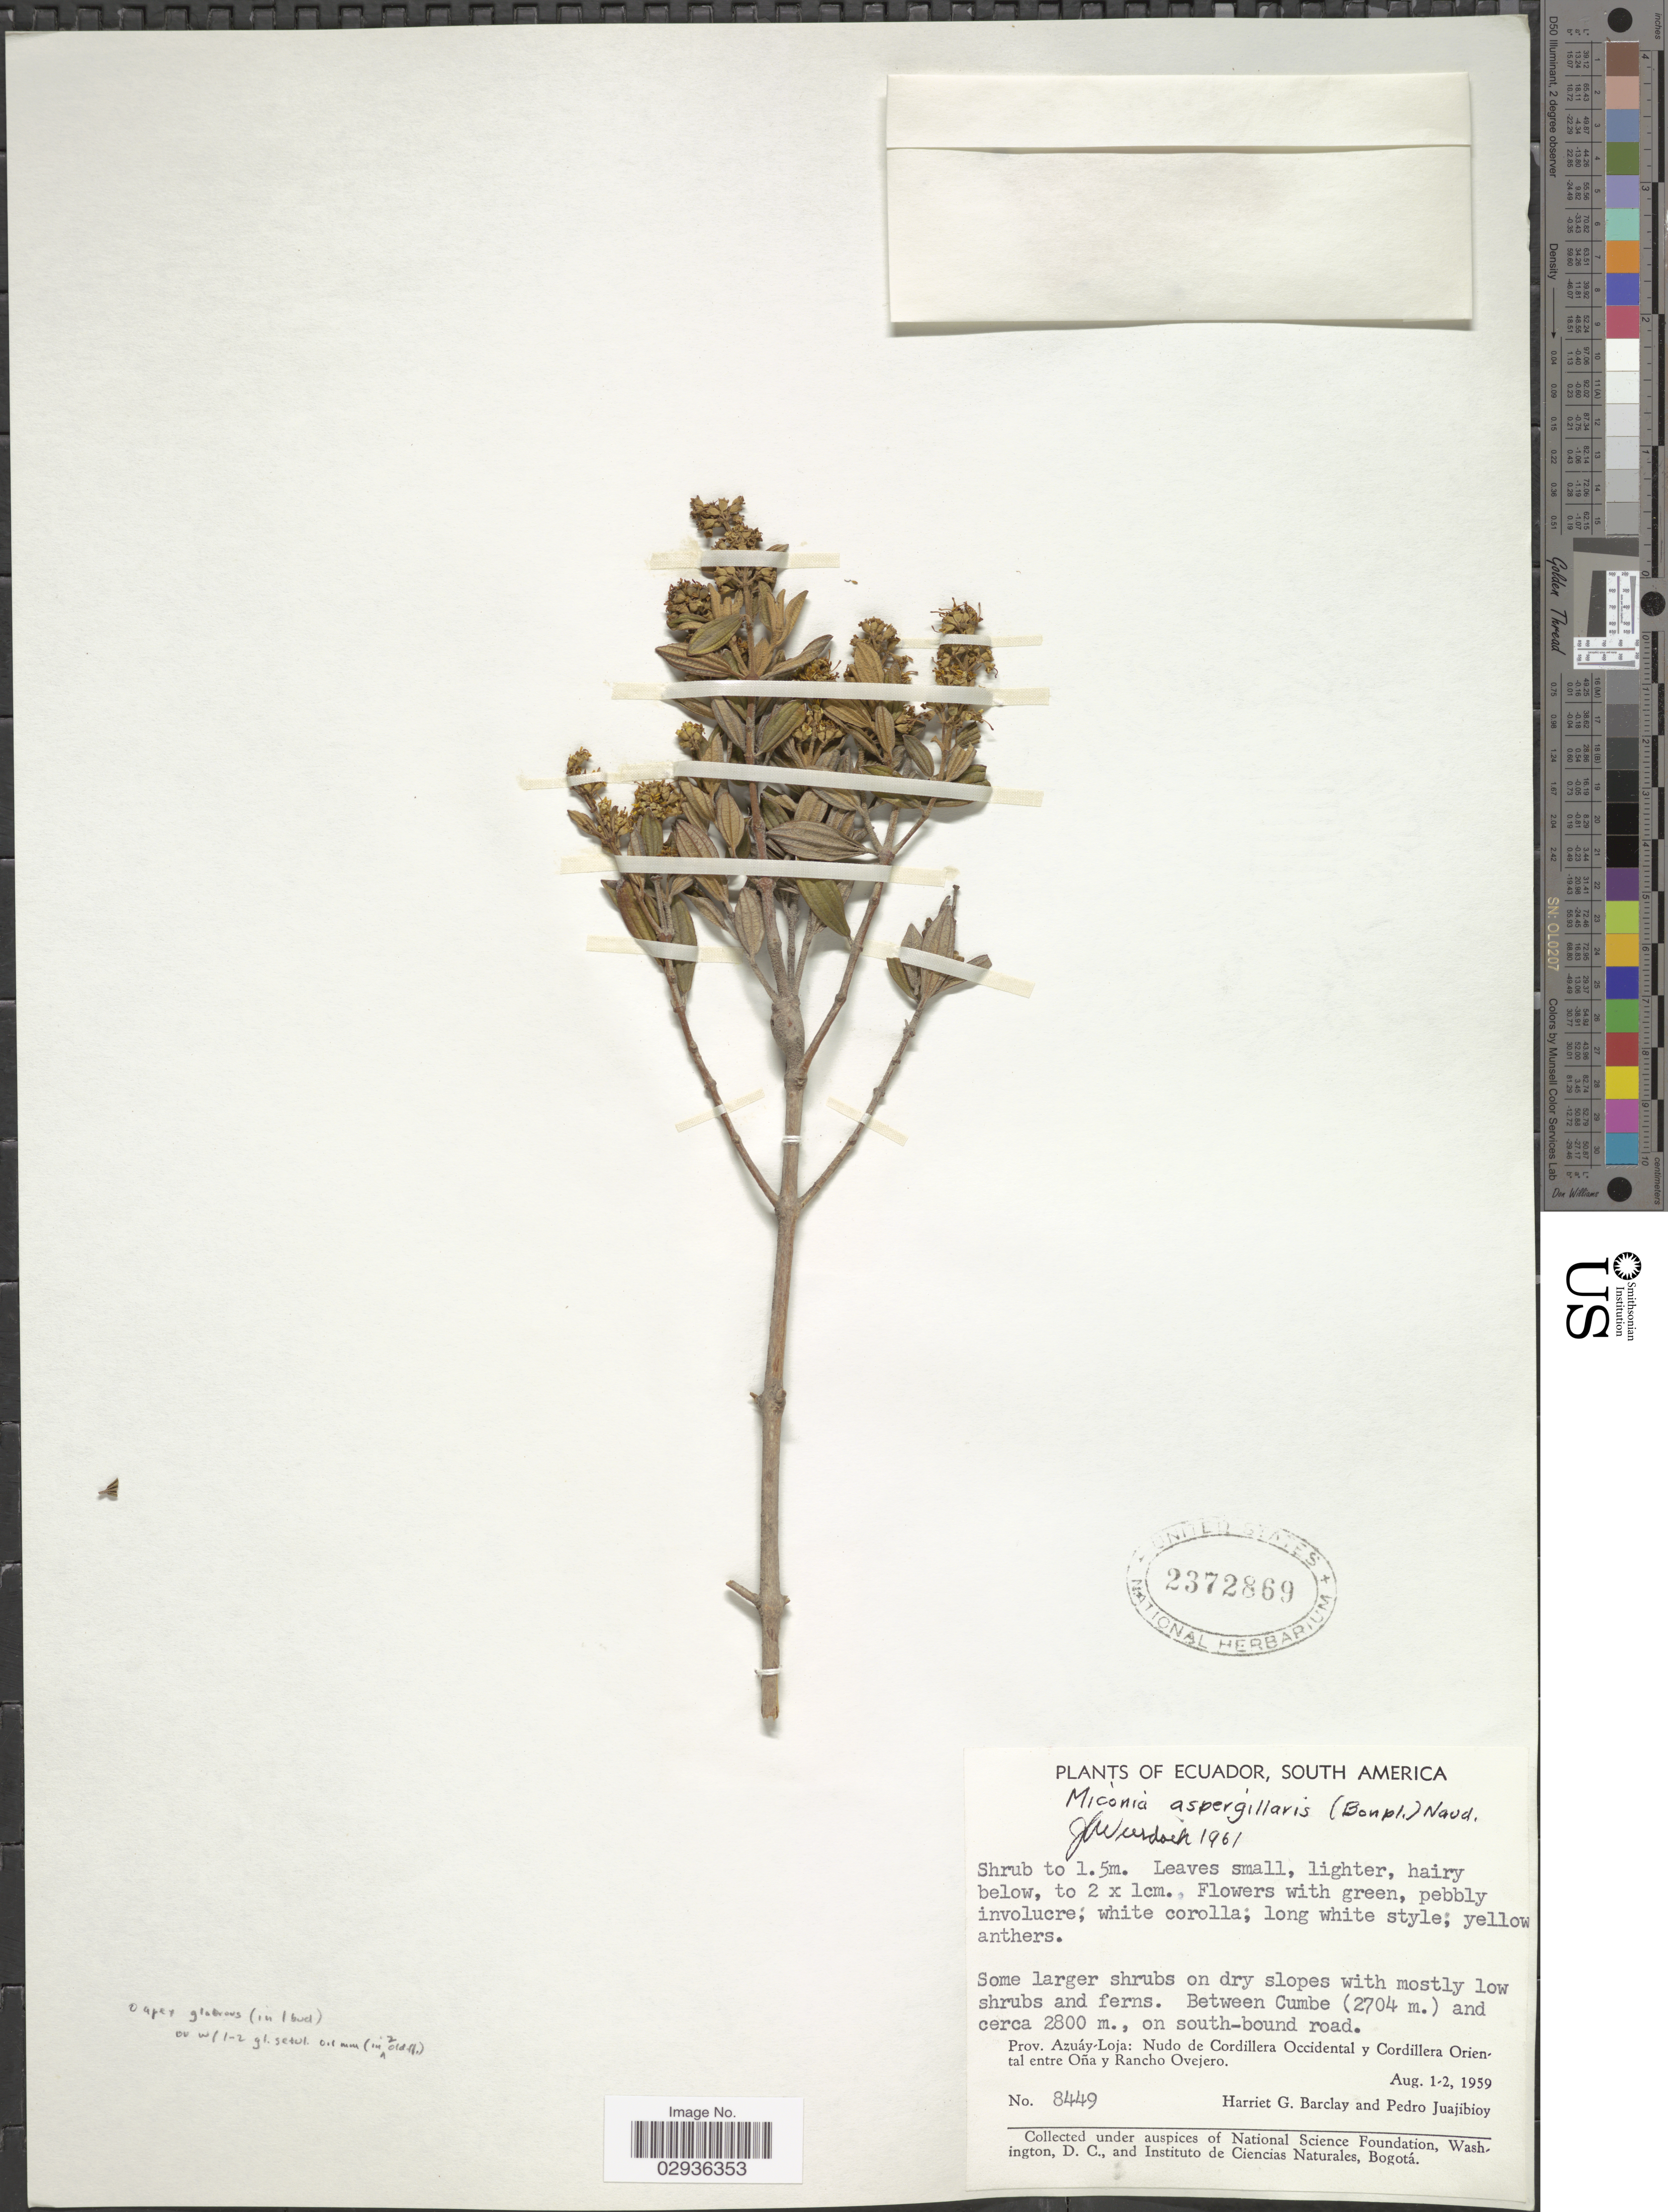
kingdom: Plantae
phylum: Tracheophyta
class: Magnoliopsida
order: Myrtales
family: Melastomataceae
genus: Miconia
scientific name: Miconia aspergillaris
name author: (Bonpl.) Naudin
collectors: H. G. Barclay & P. Juajibioy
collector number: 8449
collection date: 1959-08-01/1959-08-02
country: Ecuador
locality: Between Cumbe, on south-bound road. Prov. Azuáy-Loja: Nuda de Cordillera Occidental y Cordillera Oriental entre Oña y Rancho Ovejero.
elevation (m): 2704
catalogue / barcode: US 2372869